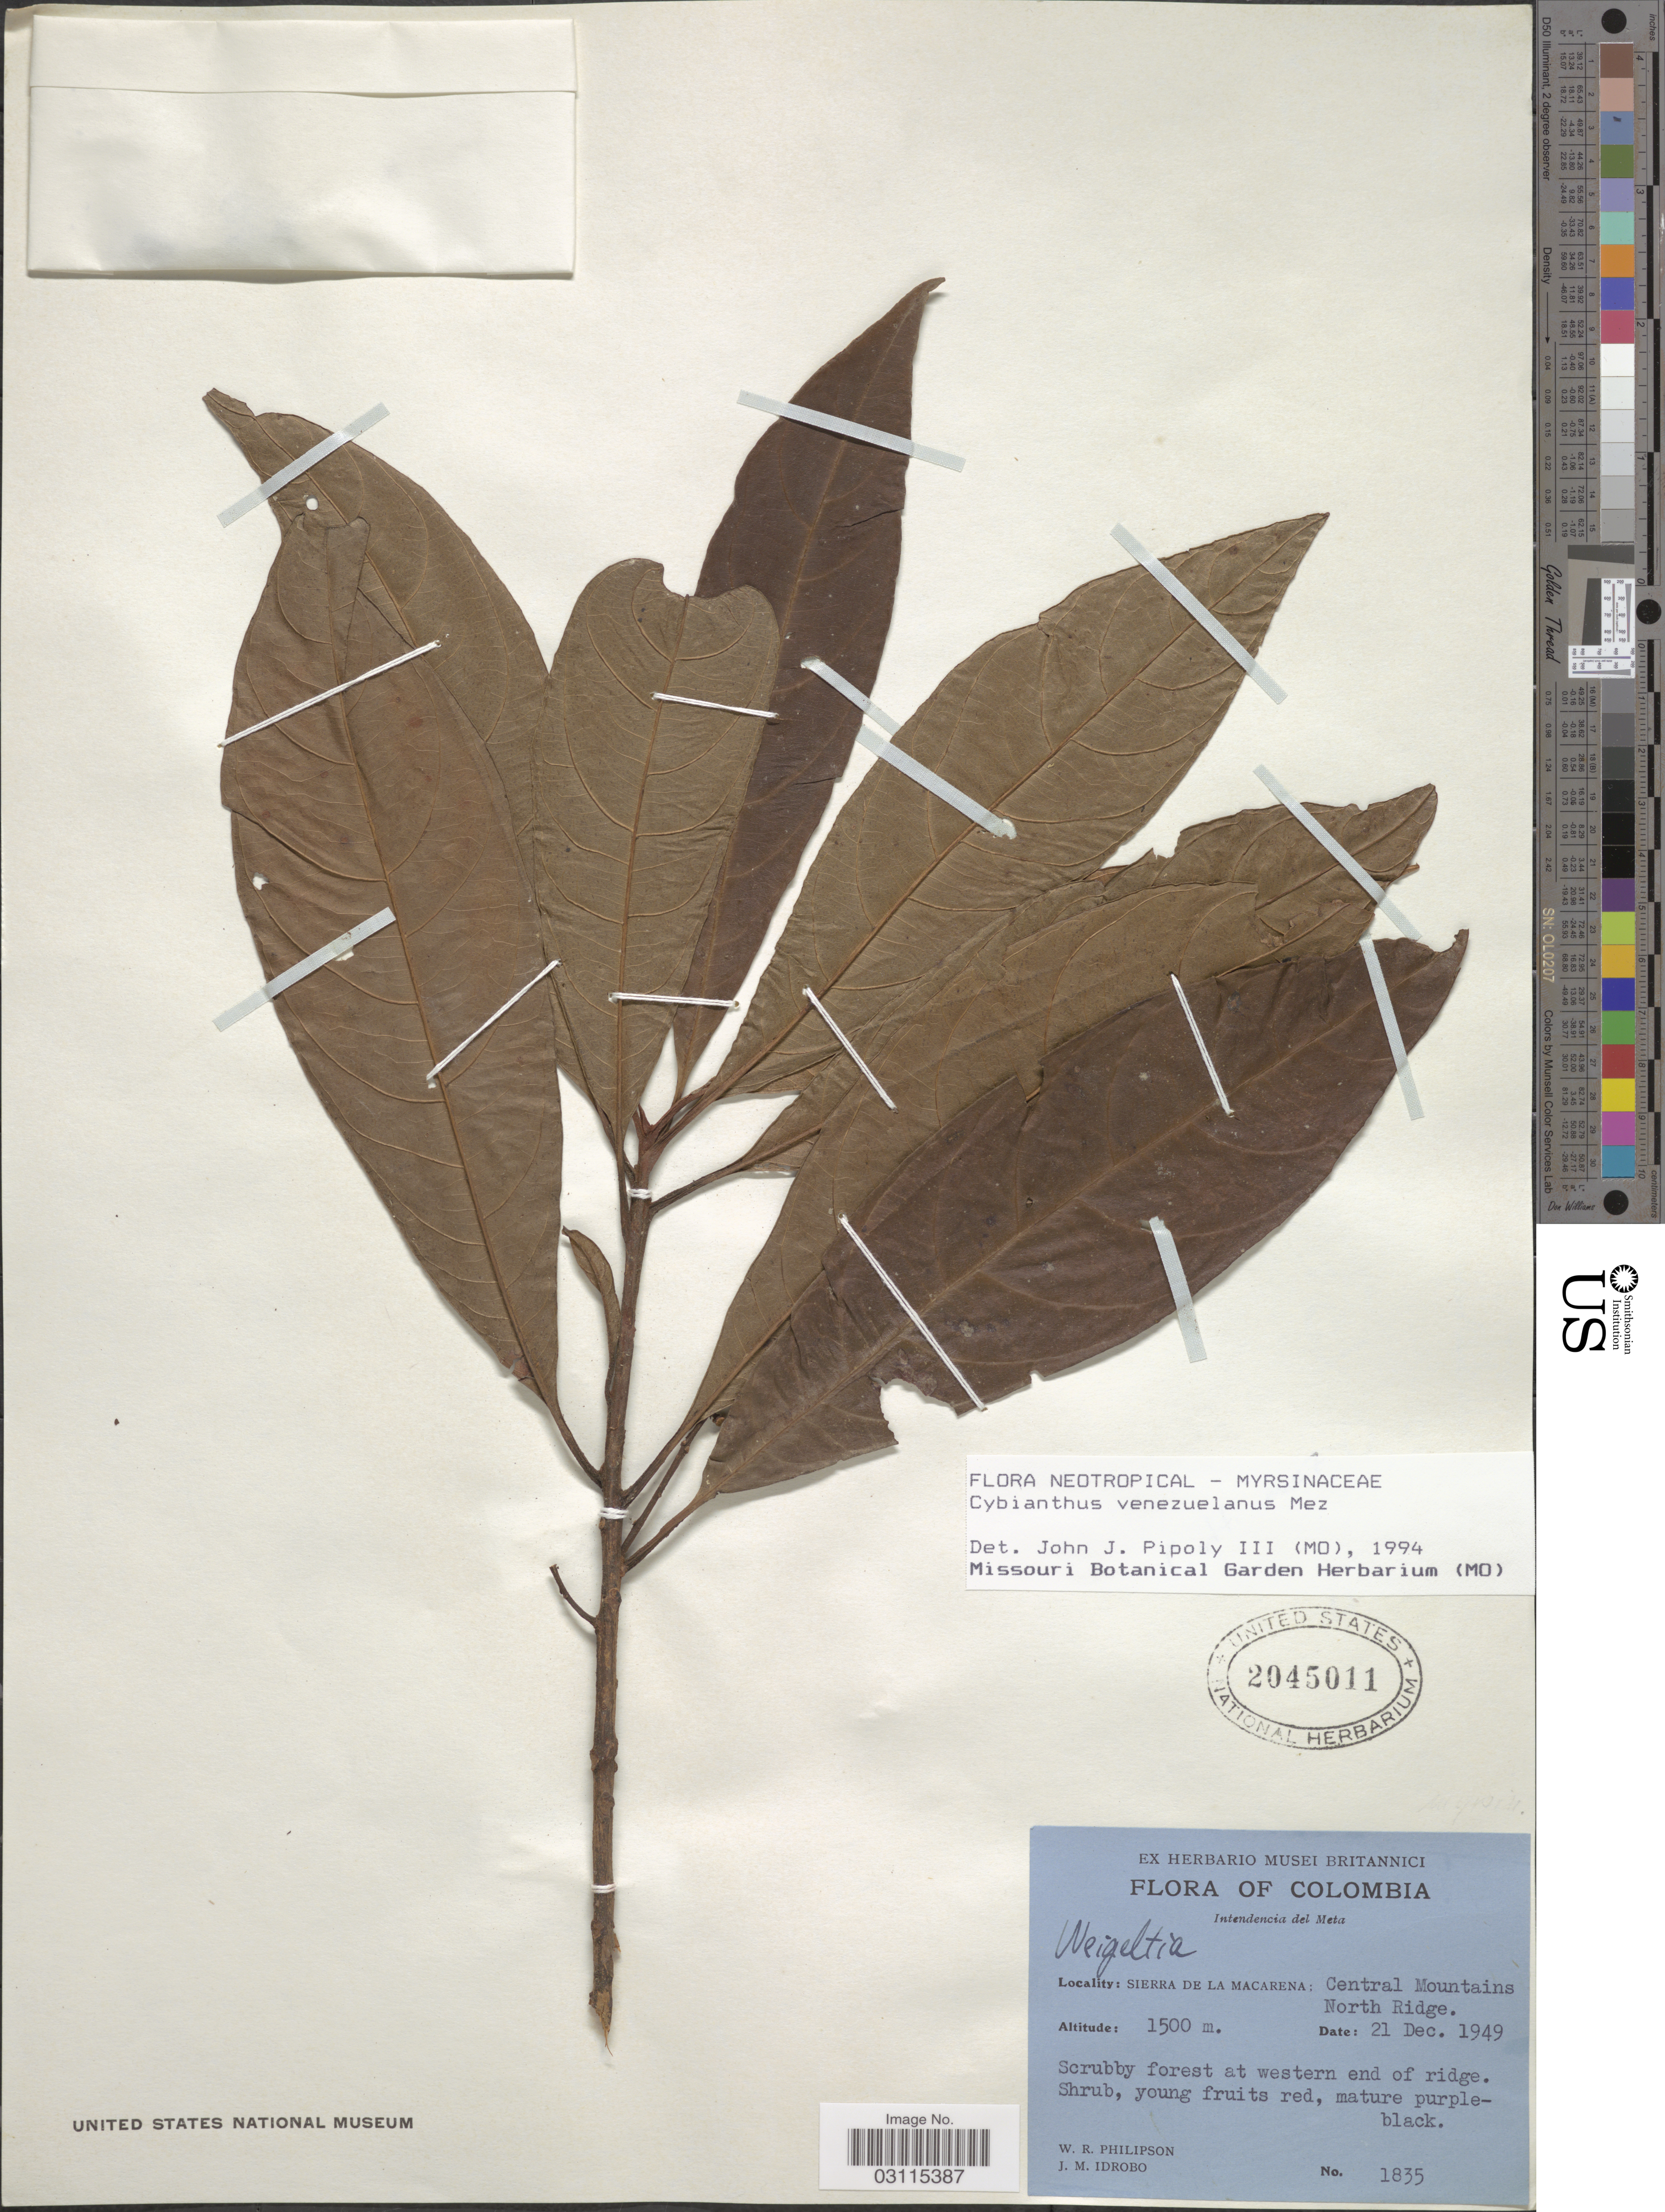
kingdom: Plantae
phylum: Tracheophyta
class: Magnoliopsida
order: Ericales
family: Primulaceae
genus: Cybianthus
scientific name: Cybianthus venezuelanus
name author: Mez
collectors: W. R. Philipson & J. M. Idrobo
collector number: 1835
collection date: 1949-12-21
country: Colombia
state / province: Meta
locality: Intendencia del Meta. Sierra de La Macarena: Central Mountains North Ridge.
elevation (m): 1500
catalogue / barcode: US 2045011